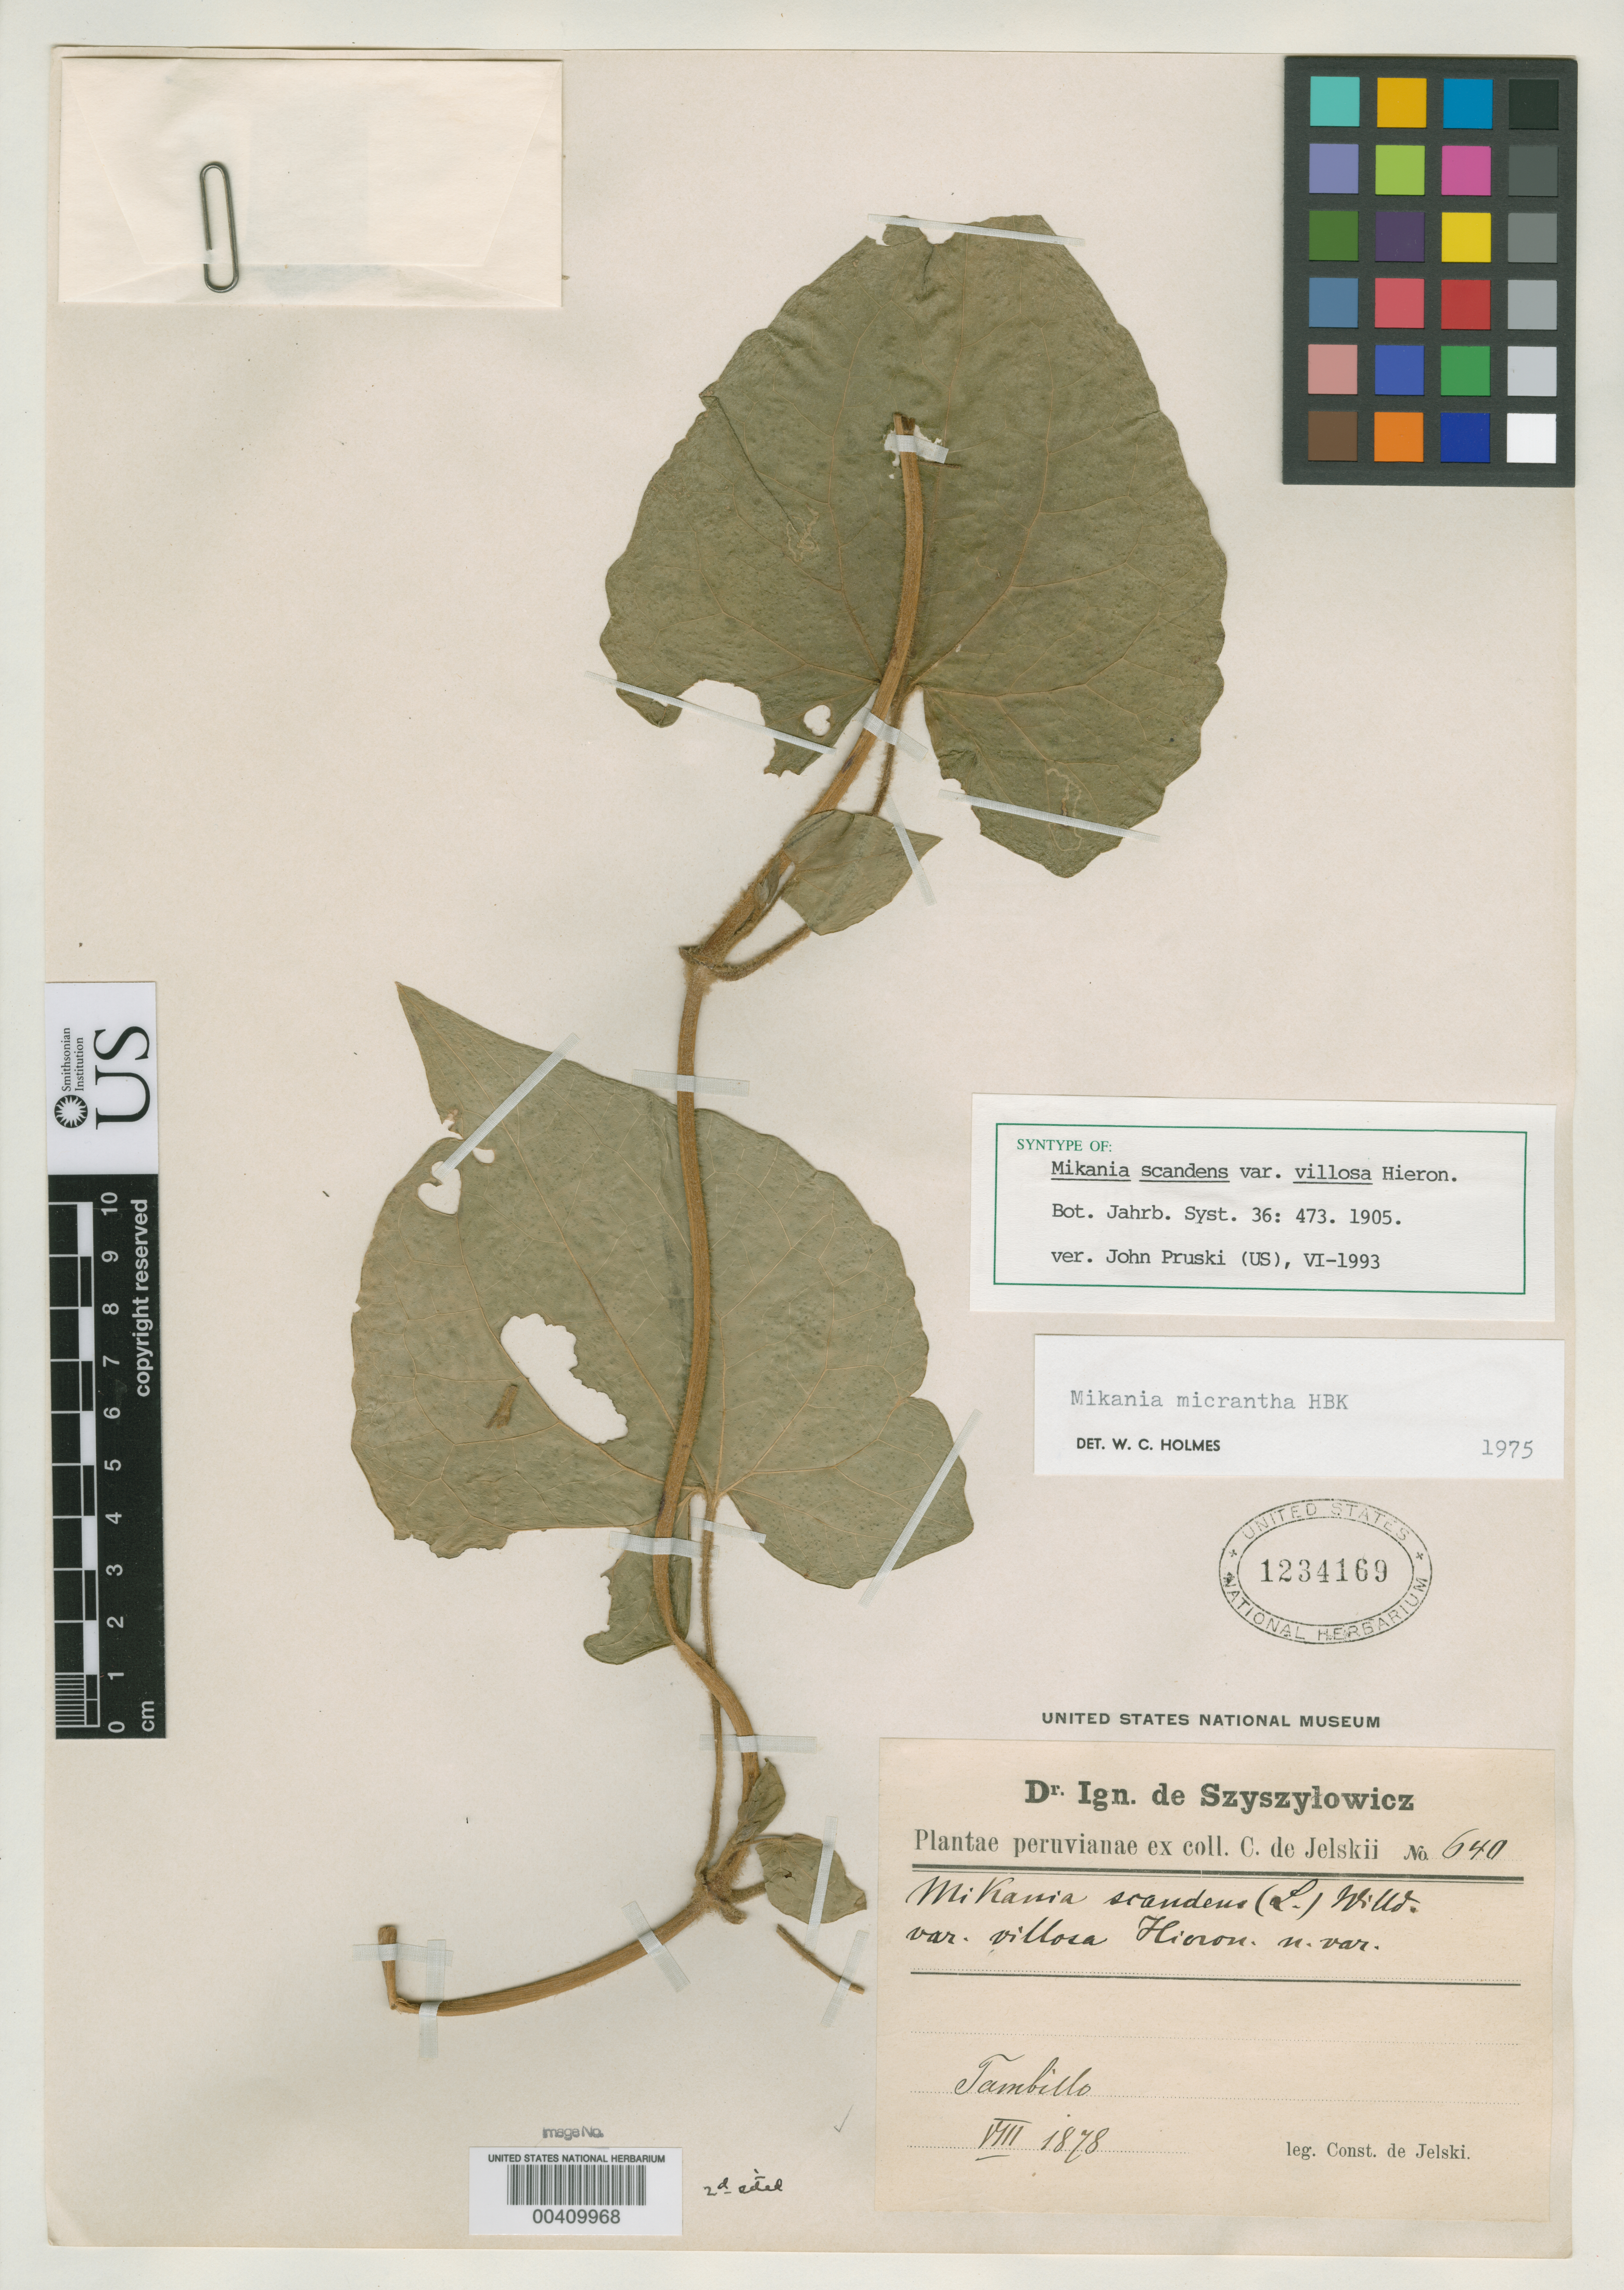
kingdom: Plantae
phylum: Tracheophyta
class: Magnoliopsida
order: Asterales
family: Asteraceae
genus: Mikania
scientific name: Mikania scandens var. villosa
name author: Hieron.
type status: Syntype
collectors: C. von Jelski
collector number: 640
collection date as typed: Aug 1878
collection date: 1878-08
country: Peru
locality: Tambillo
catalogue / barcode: US 1234169